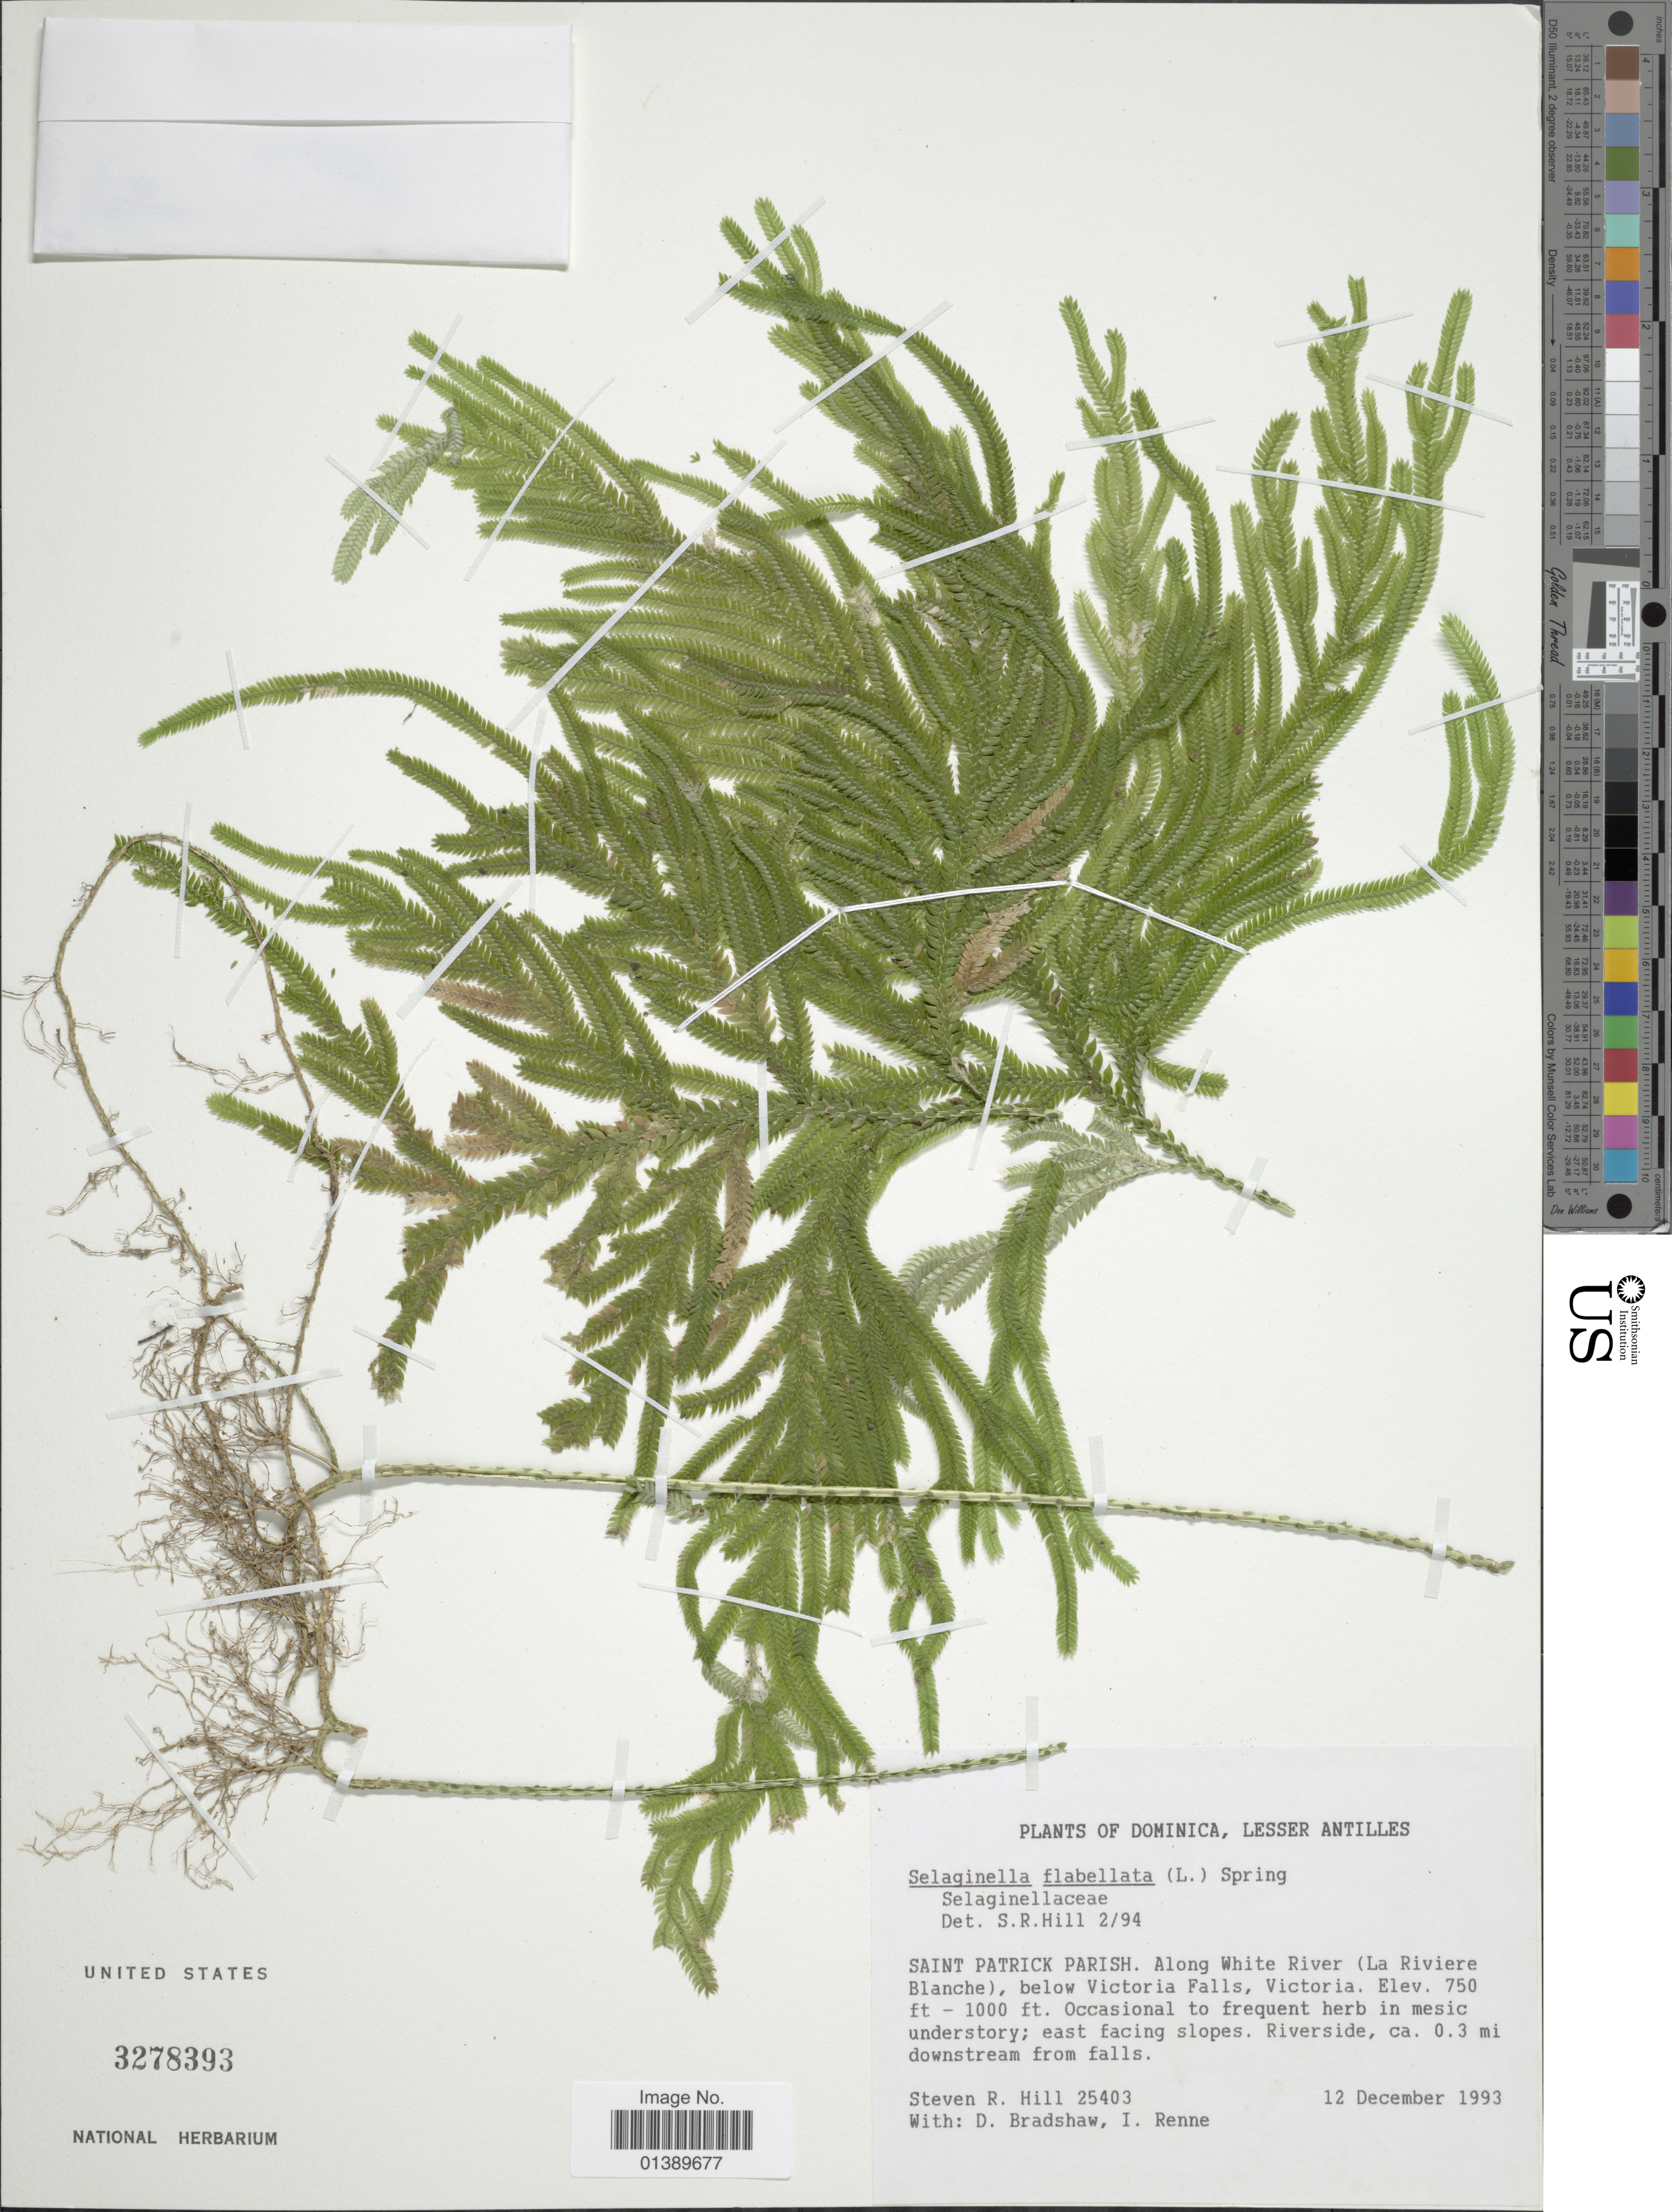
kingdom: Plantae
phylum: Tracheophyta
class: Lycopodiopsida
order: Selaginellales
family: Selaginellaceae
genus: Selaginella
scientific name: Selaginella flabellata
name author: L.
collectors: S. R. Hill, D. Bradshaw & I. Renne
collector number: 25403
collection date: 1993-12-12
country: Dominica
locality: Lesser Antilles, Saint Patrick Parish. Along White River (La Riviere Blanche), below Victoria Falls, Victoria, Riverside, ca 0.30 mi downstream from falls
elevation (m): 229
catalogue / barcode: US 3278393